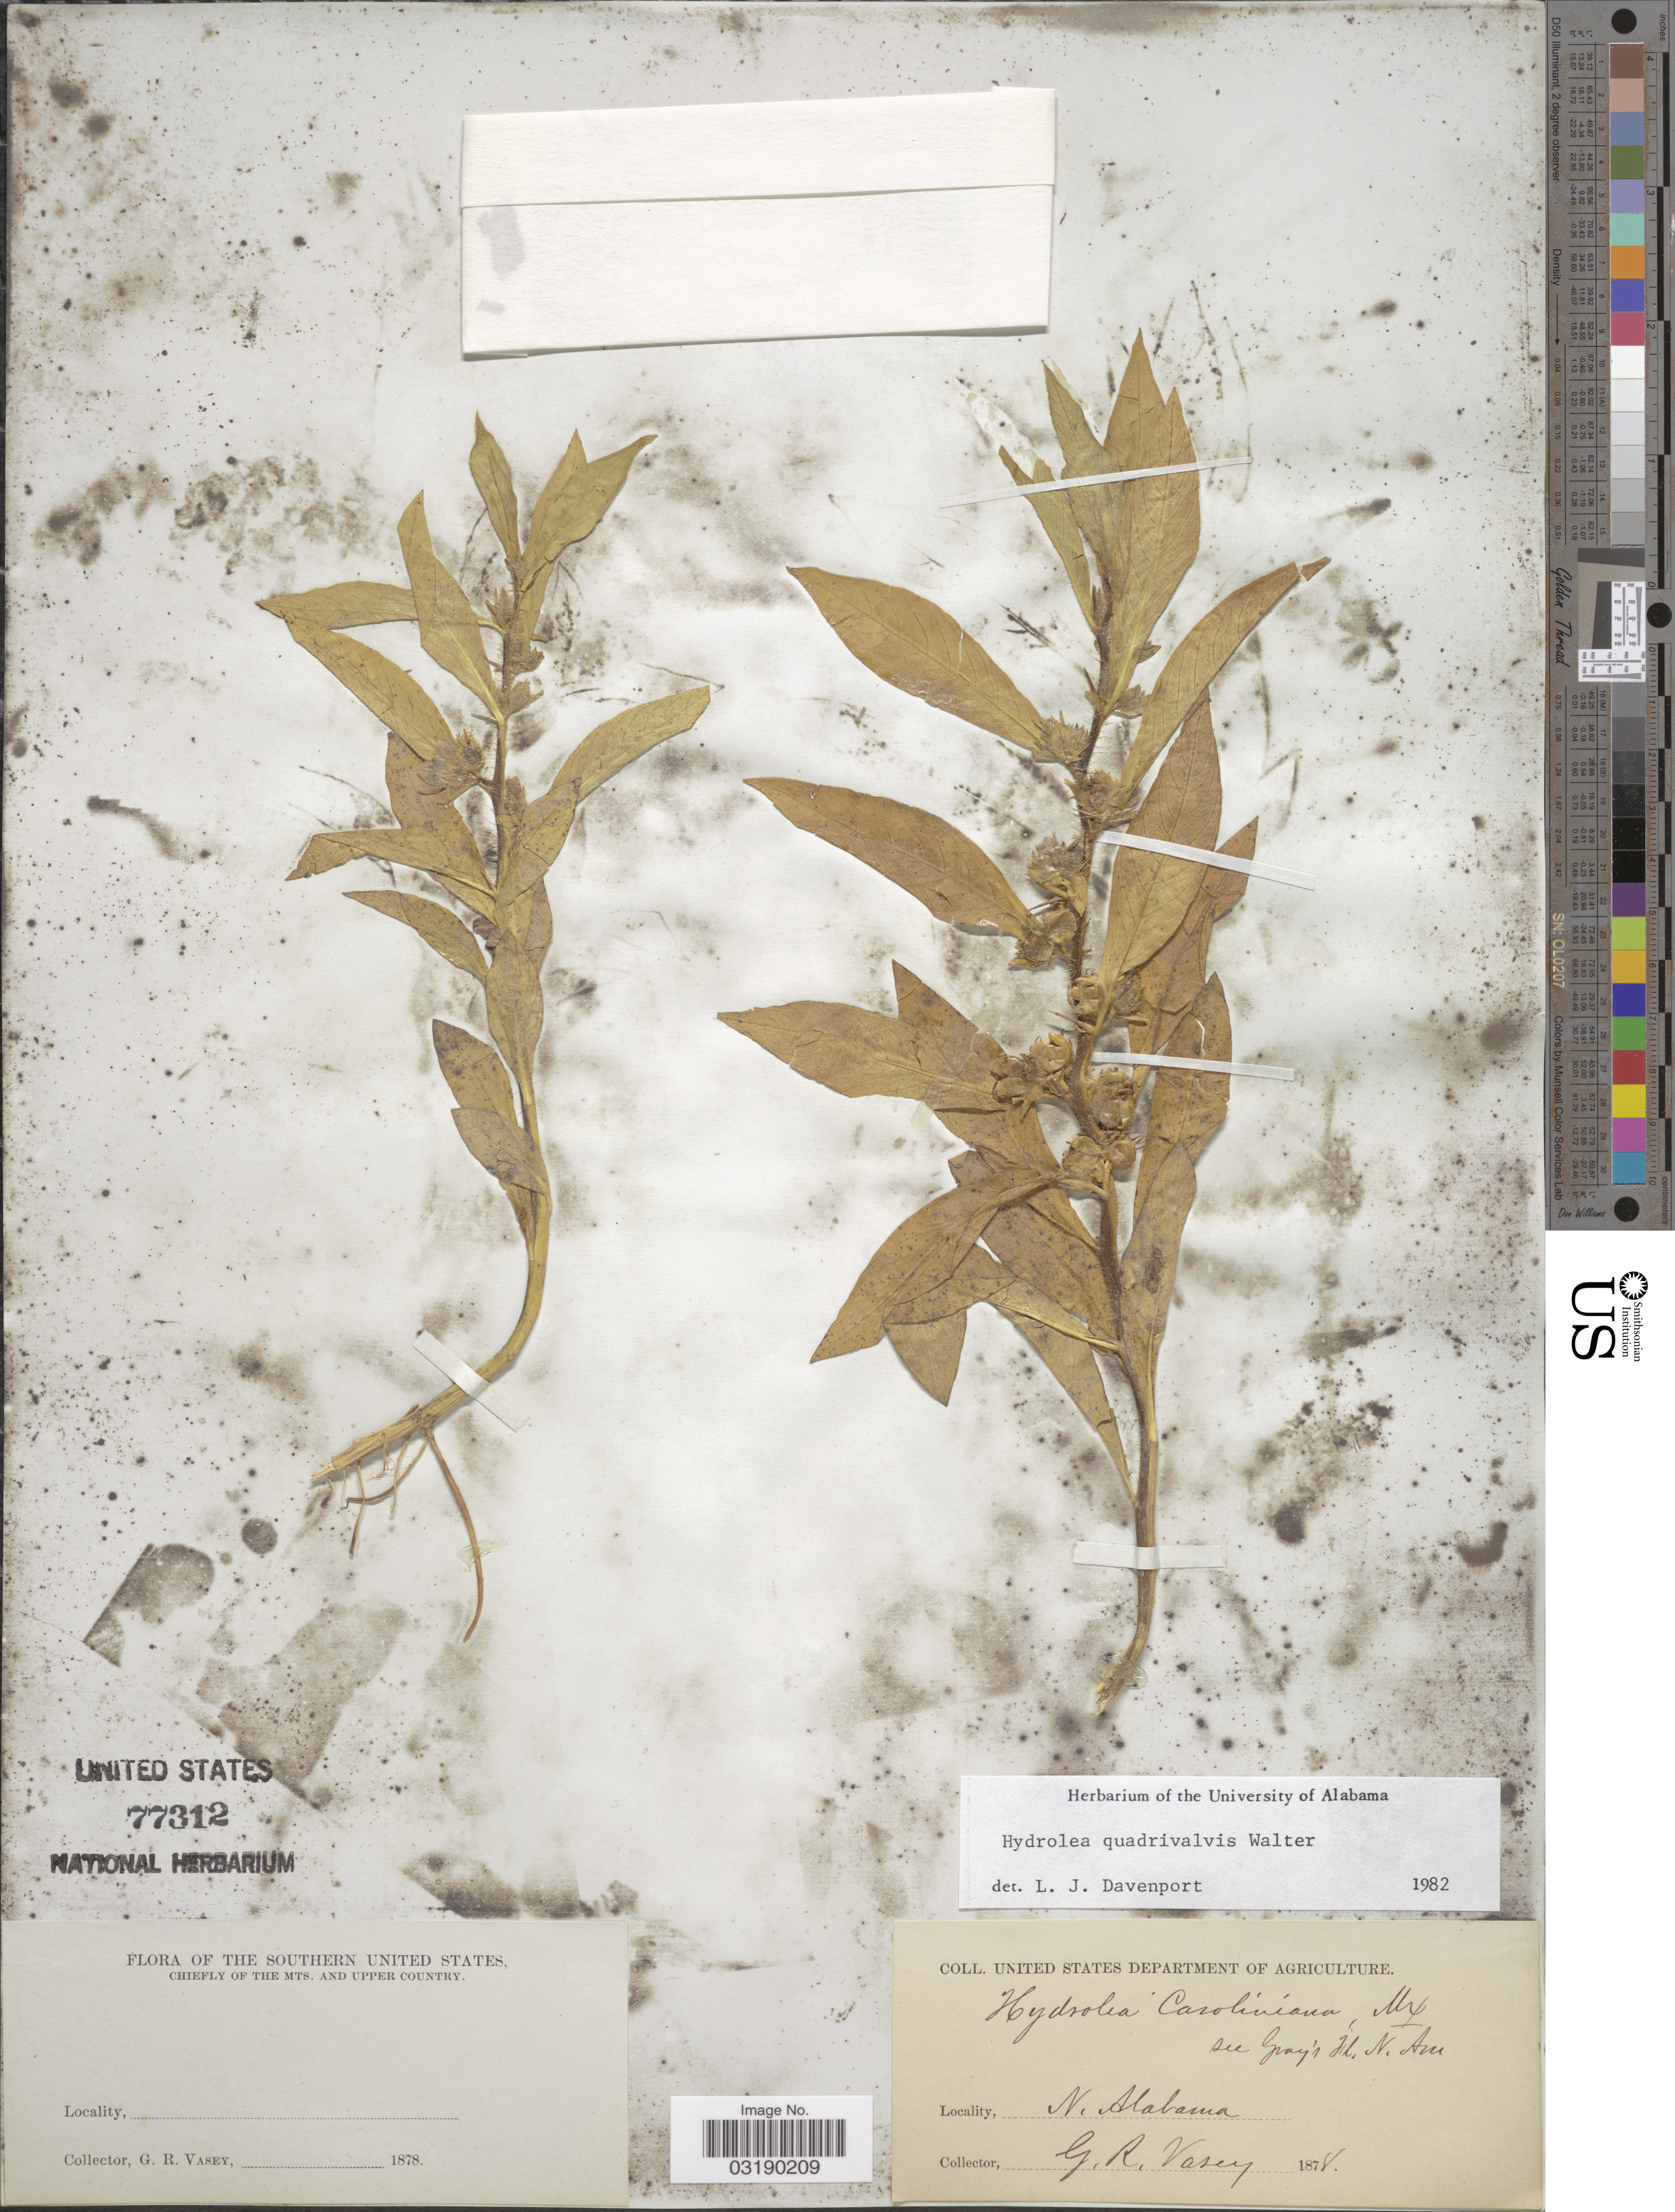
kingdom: Plantae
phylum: Tracheophyta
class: Magnoliopsida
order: Solanales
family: Hydroleaceae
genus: Hydrolea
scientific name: Hydrolea quadrivalvis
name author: Walter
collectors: G. R. Vasey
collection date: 1878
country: United States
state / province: Alabama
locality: The Southern United States. Chiefly of the Mts. and upper country. N. Alabama.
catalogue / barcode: US 77312